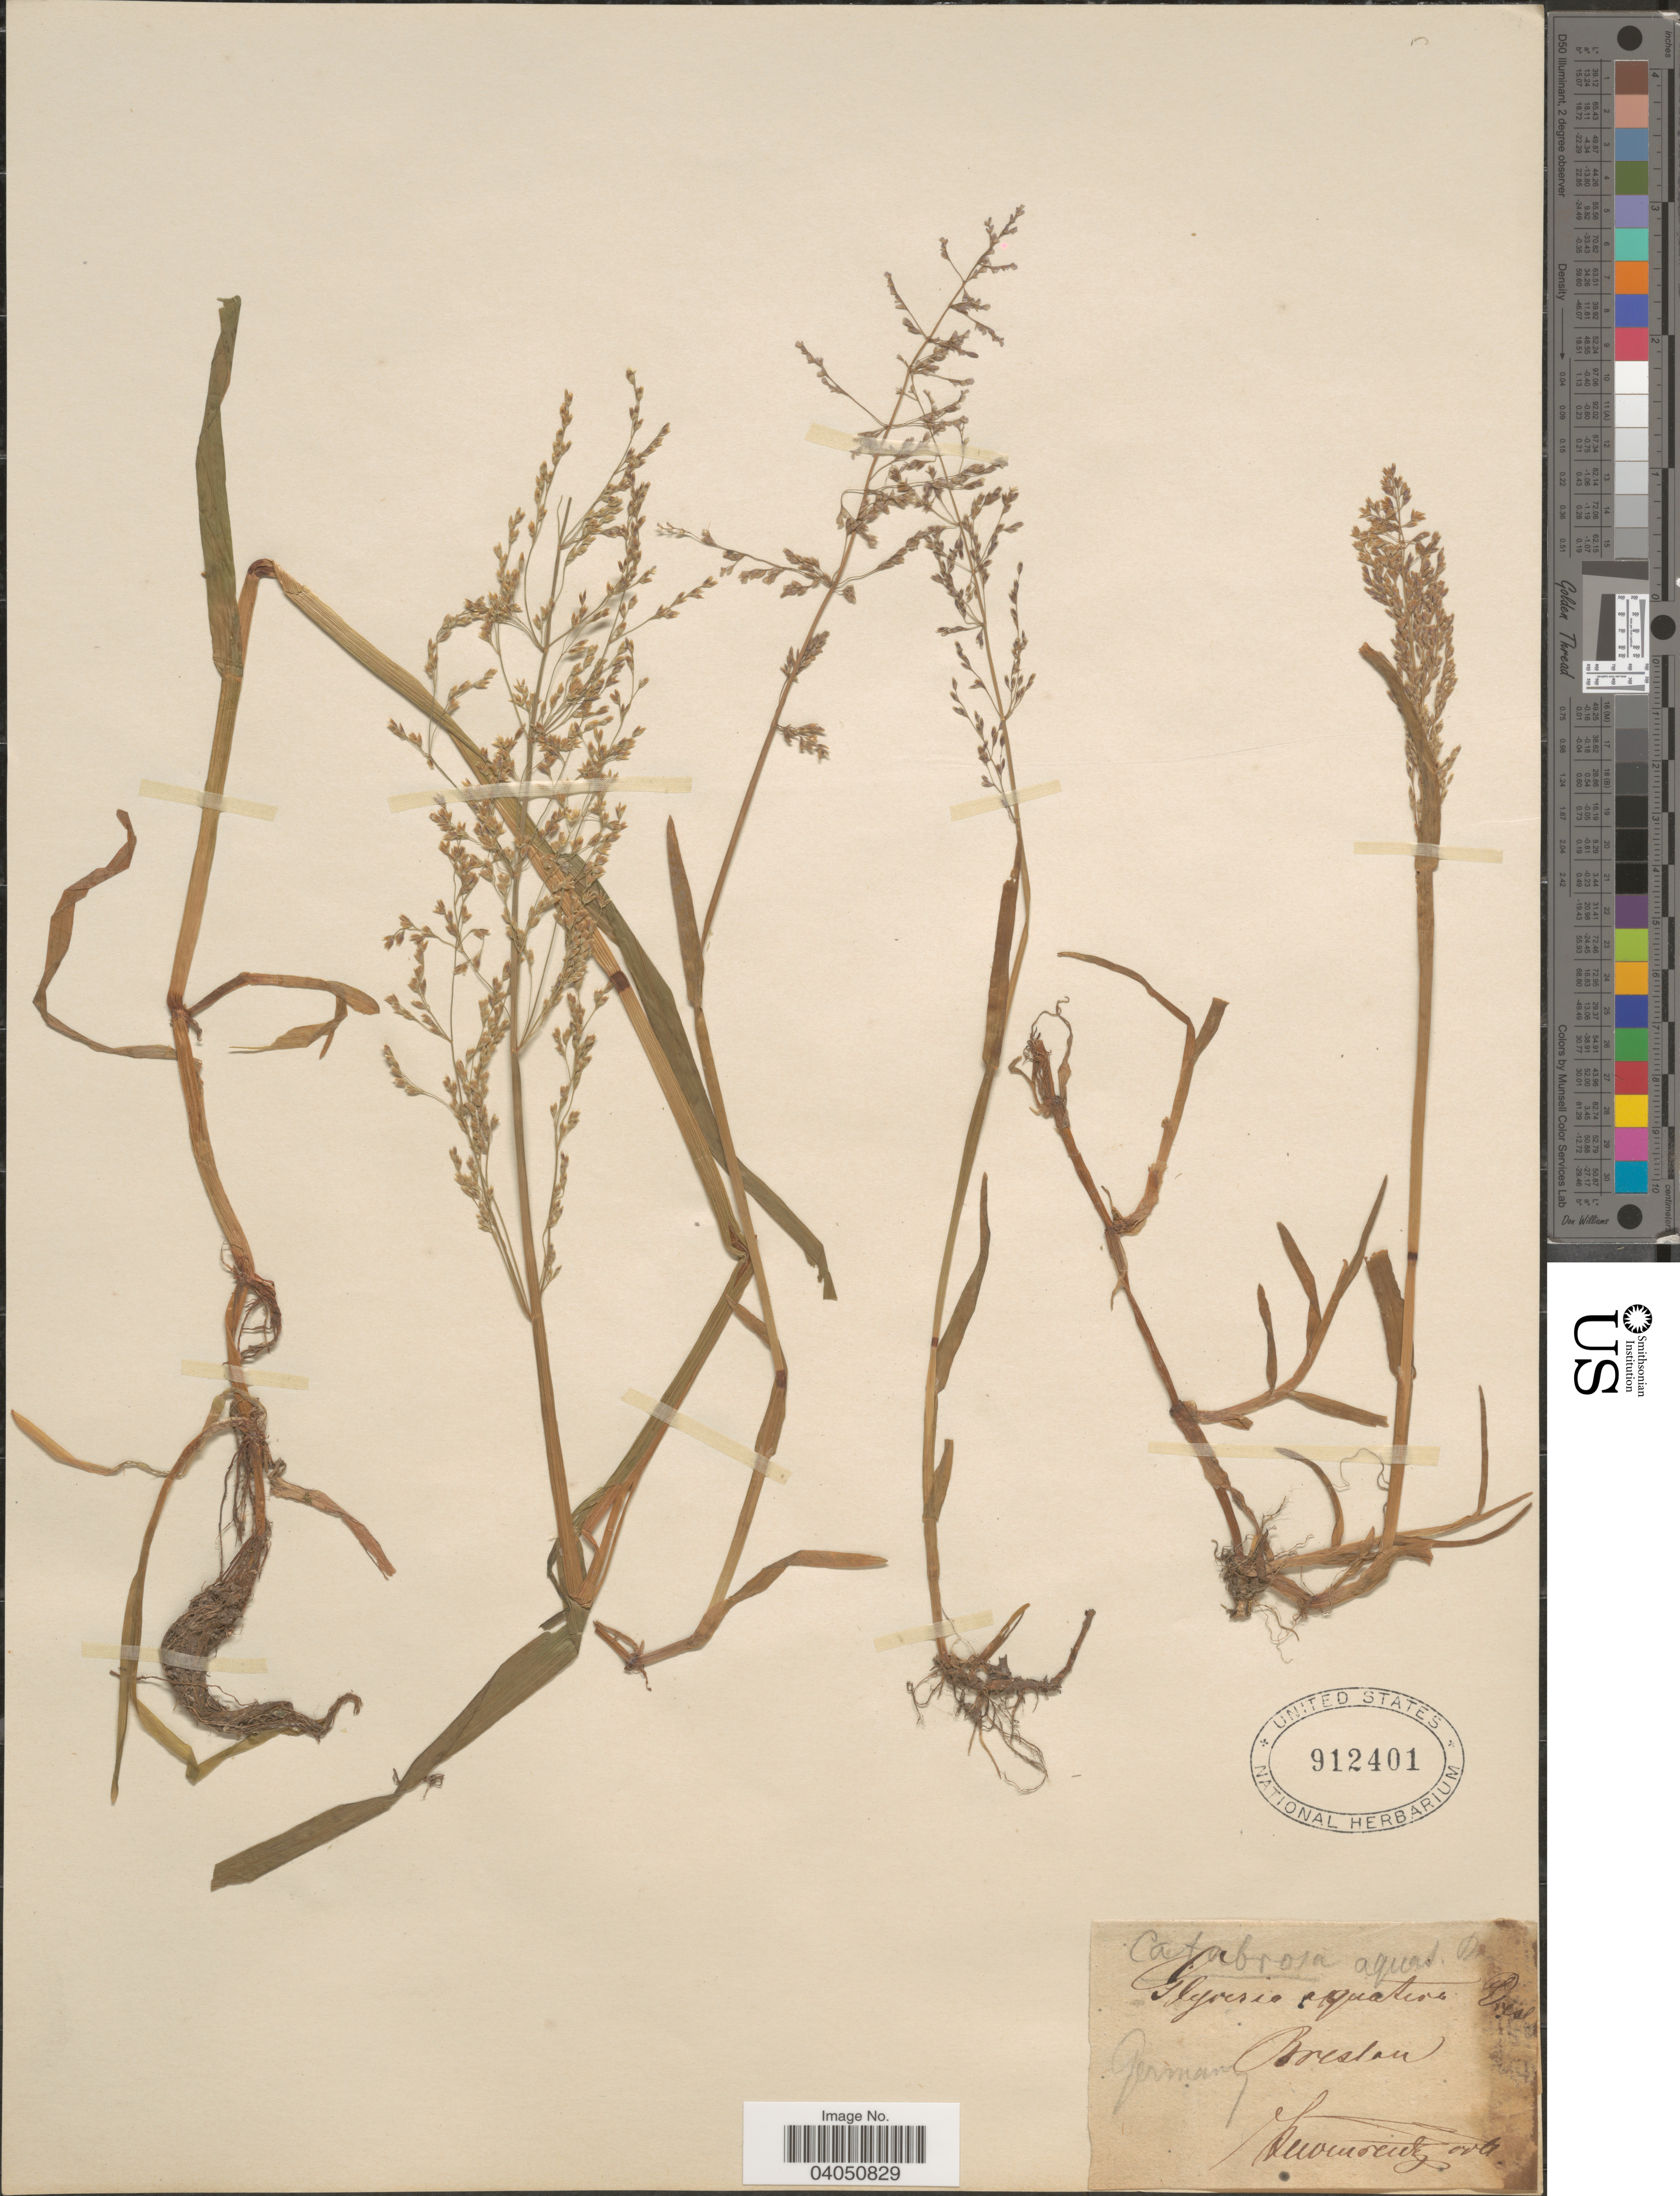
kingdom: Plantae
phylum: Tracheophyta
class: Liliopsida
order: Poales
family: Poaceae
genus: Catabrosa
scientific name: Catabrosa aquatica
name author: (L.) P. Beauv.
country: Poland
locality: Breslau.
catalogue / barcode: US 912401